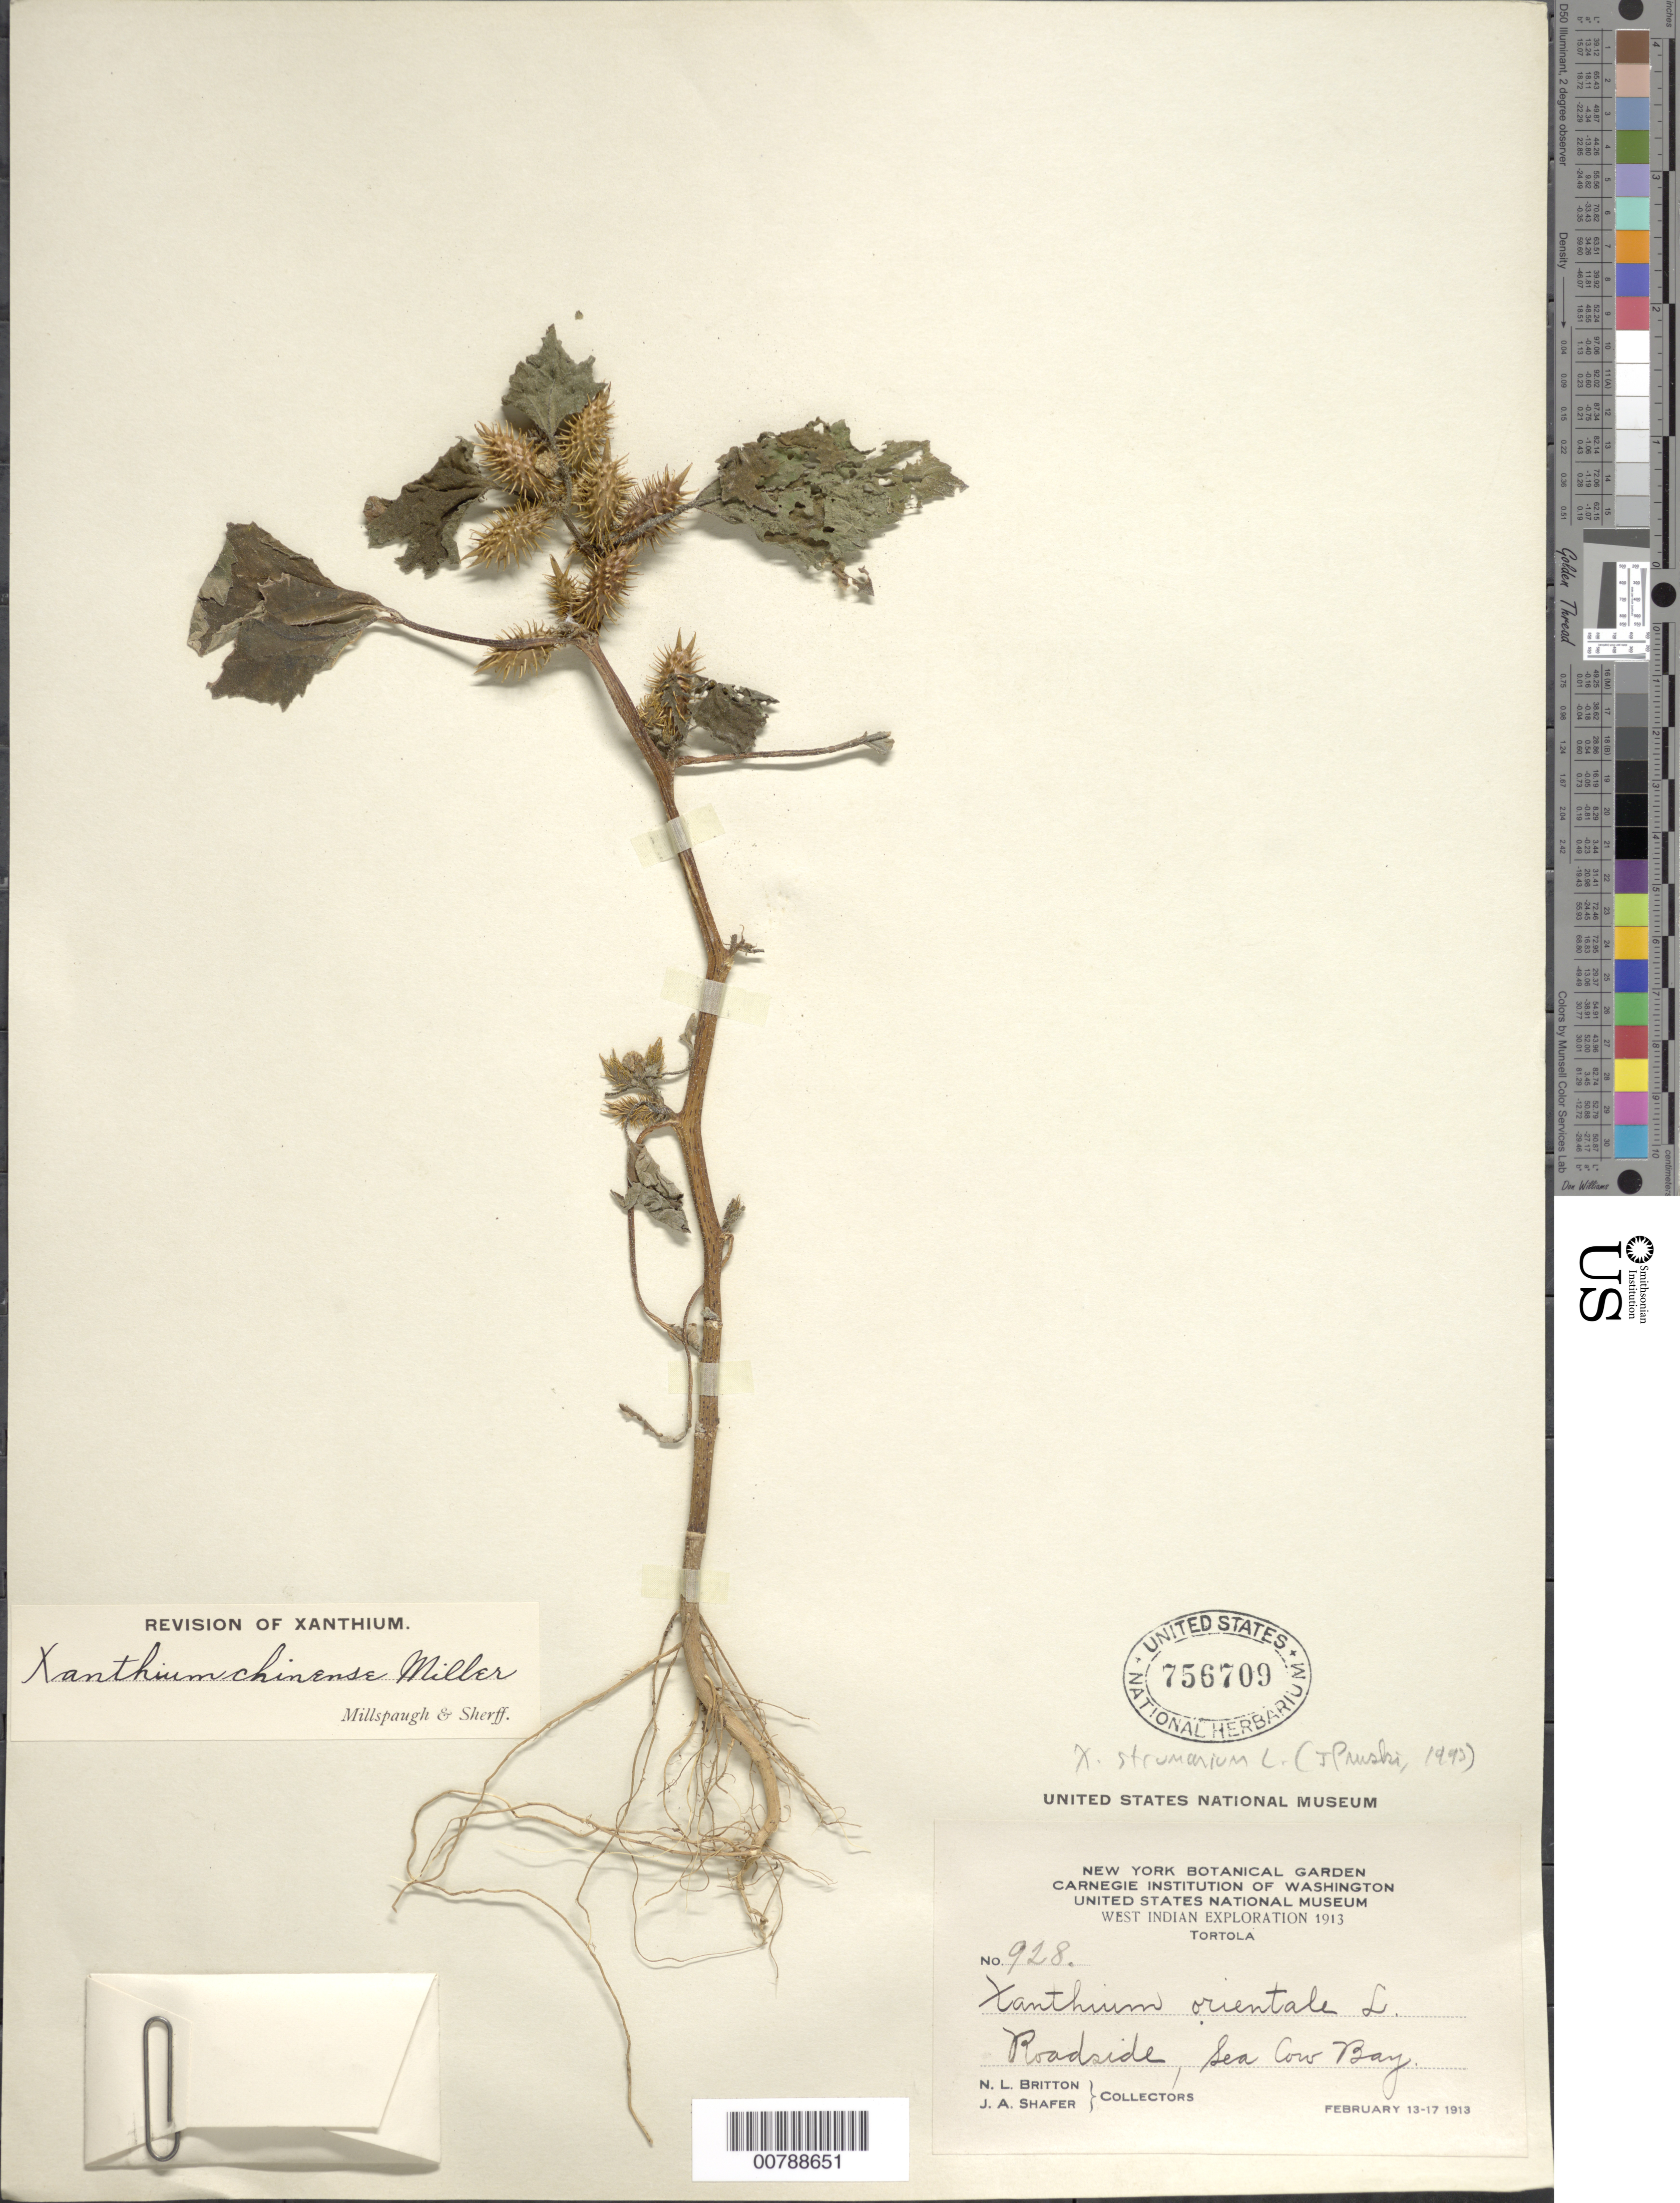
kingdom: Plantae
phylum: Tracheophyta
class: Magnoliopsida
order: Asterales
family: Asteraceae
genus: Xanthium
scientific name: Xanthium strumarium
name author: L.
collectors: N. Britton & J. A. Shafer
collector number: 928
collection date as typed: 13 Feb 1913 to 17 Feb 1913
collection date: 1913-02-13/1913-02-17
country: British Virgin Islands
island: Tortola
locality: Roadside, Sea Cow Bay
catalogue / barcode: US 756709